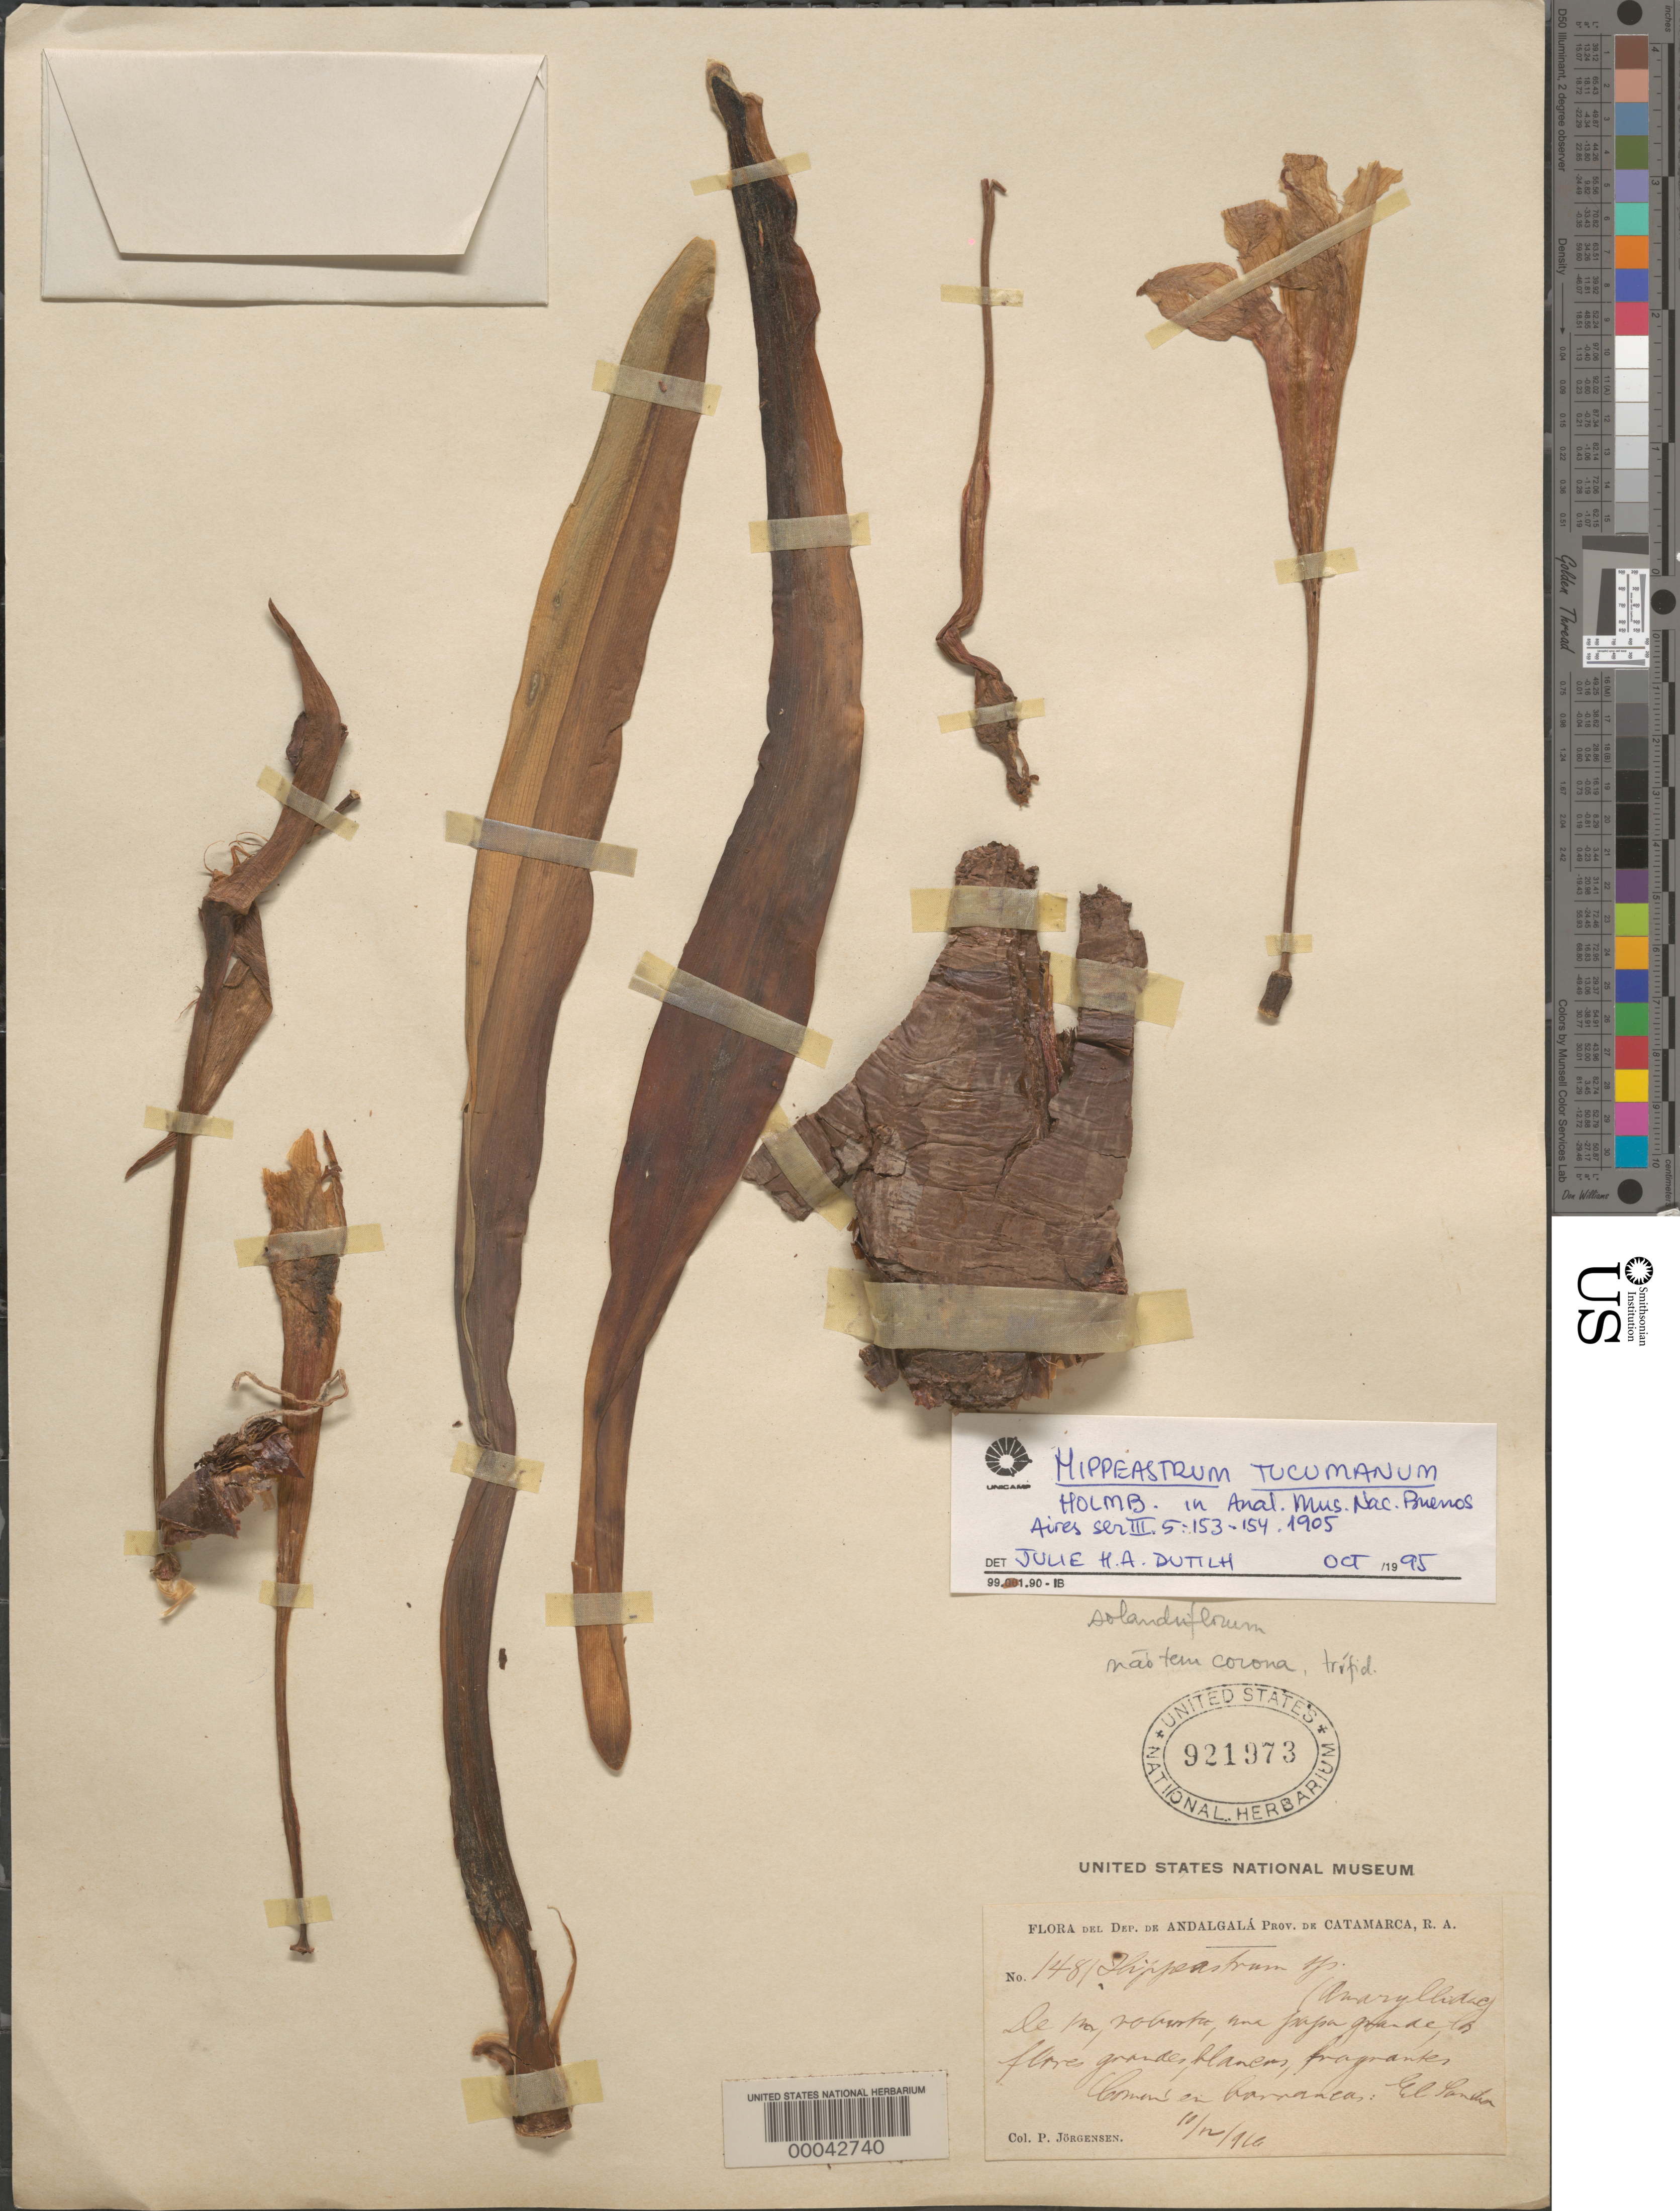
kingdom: Plantae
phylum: Tracheophyta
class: Liliopsida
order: Asparagales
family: Amaryllidaceae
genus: Hippeastrum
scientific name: Hippeastrum tucumanum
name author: E. Holmb.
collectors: P. Jorgensen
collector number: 1481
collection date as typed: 10 Dec 1916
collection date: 1916-12-10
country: Argentina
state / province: Catamarca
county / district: Andalgalá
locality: Comen en Barranca: el Sandia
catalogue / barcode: US 921973